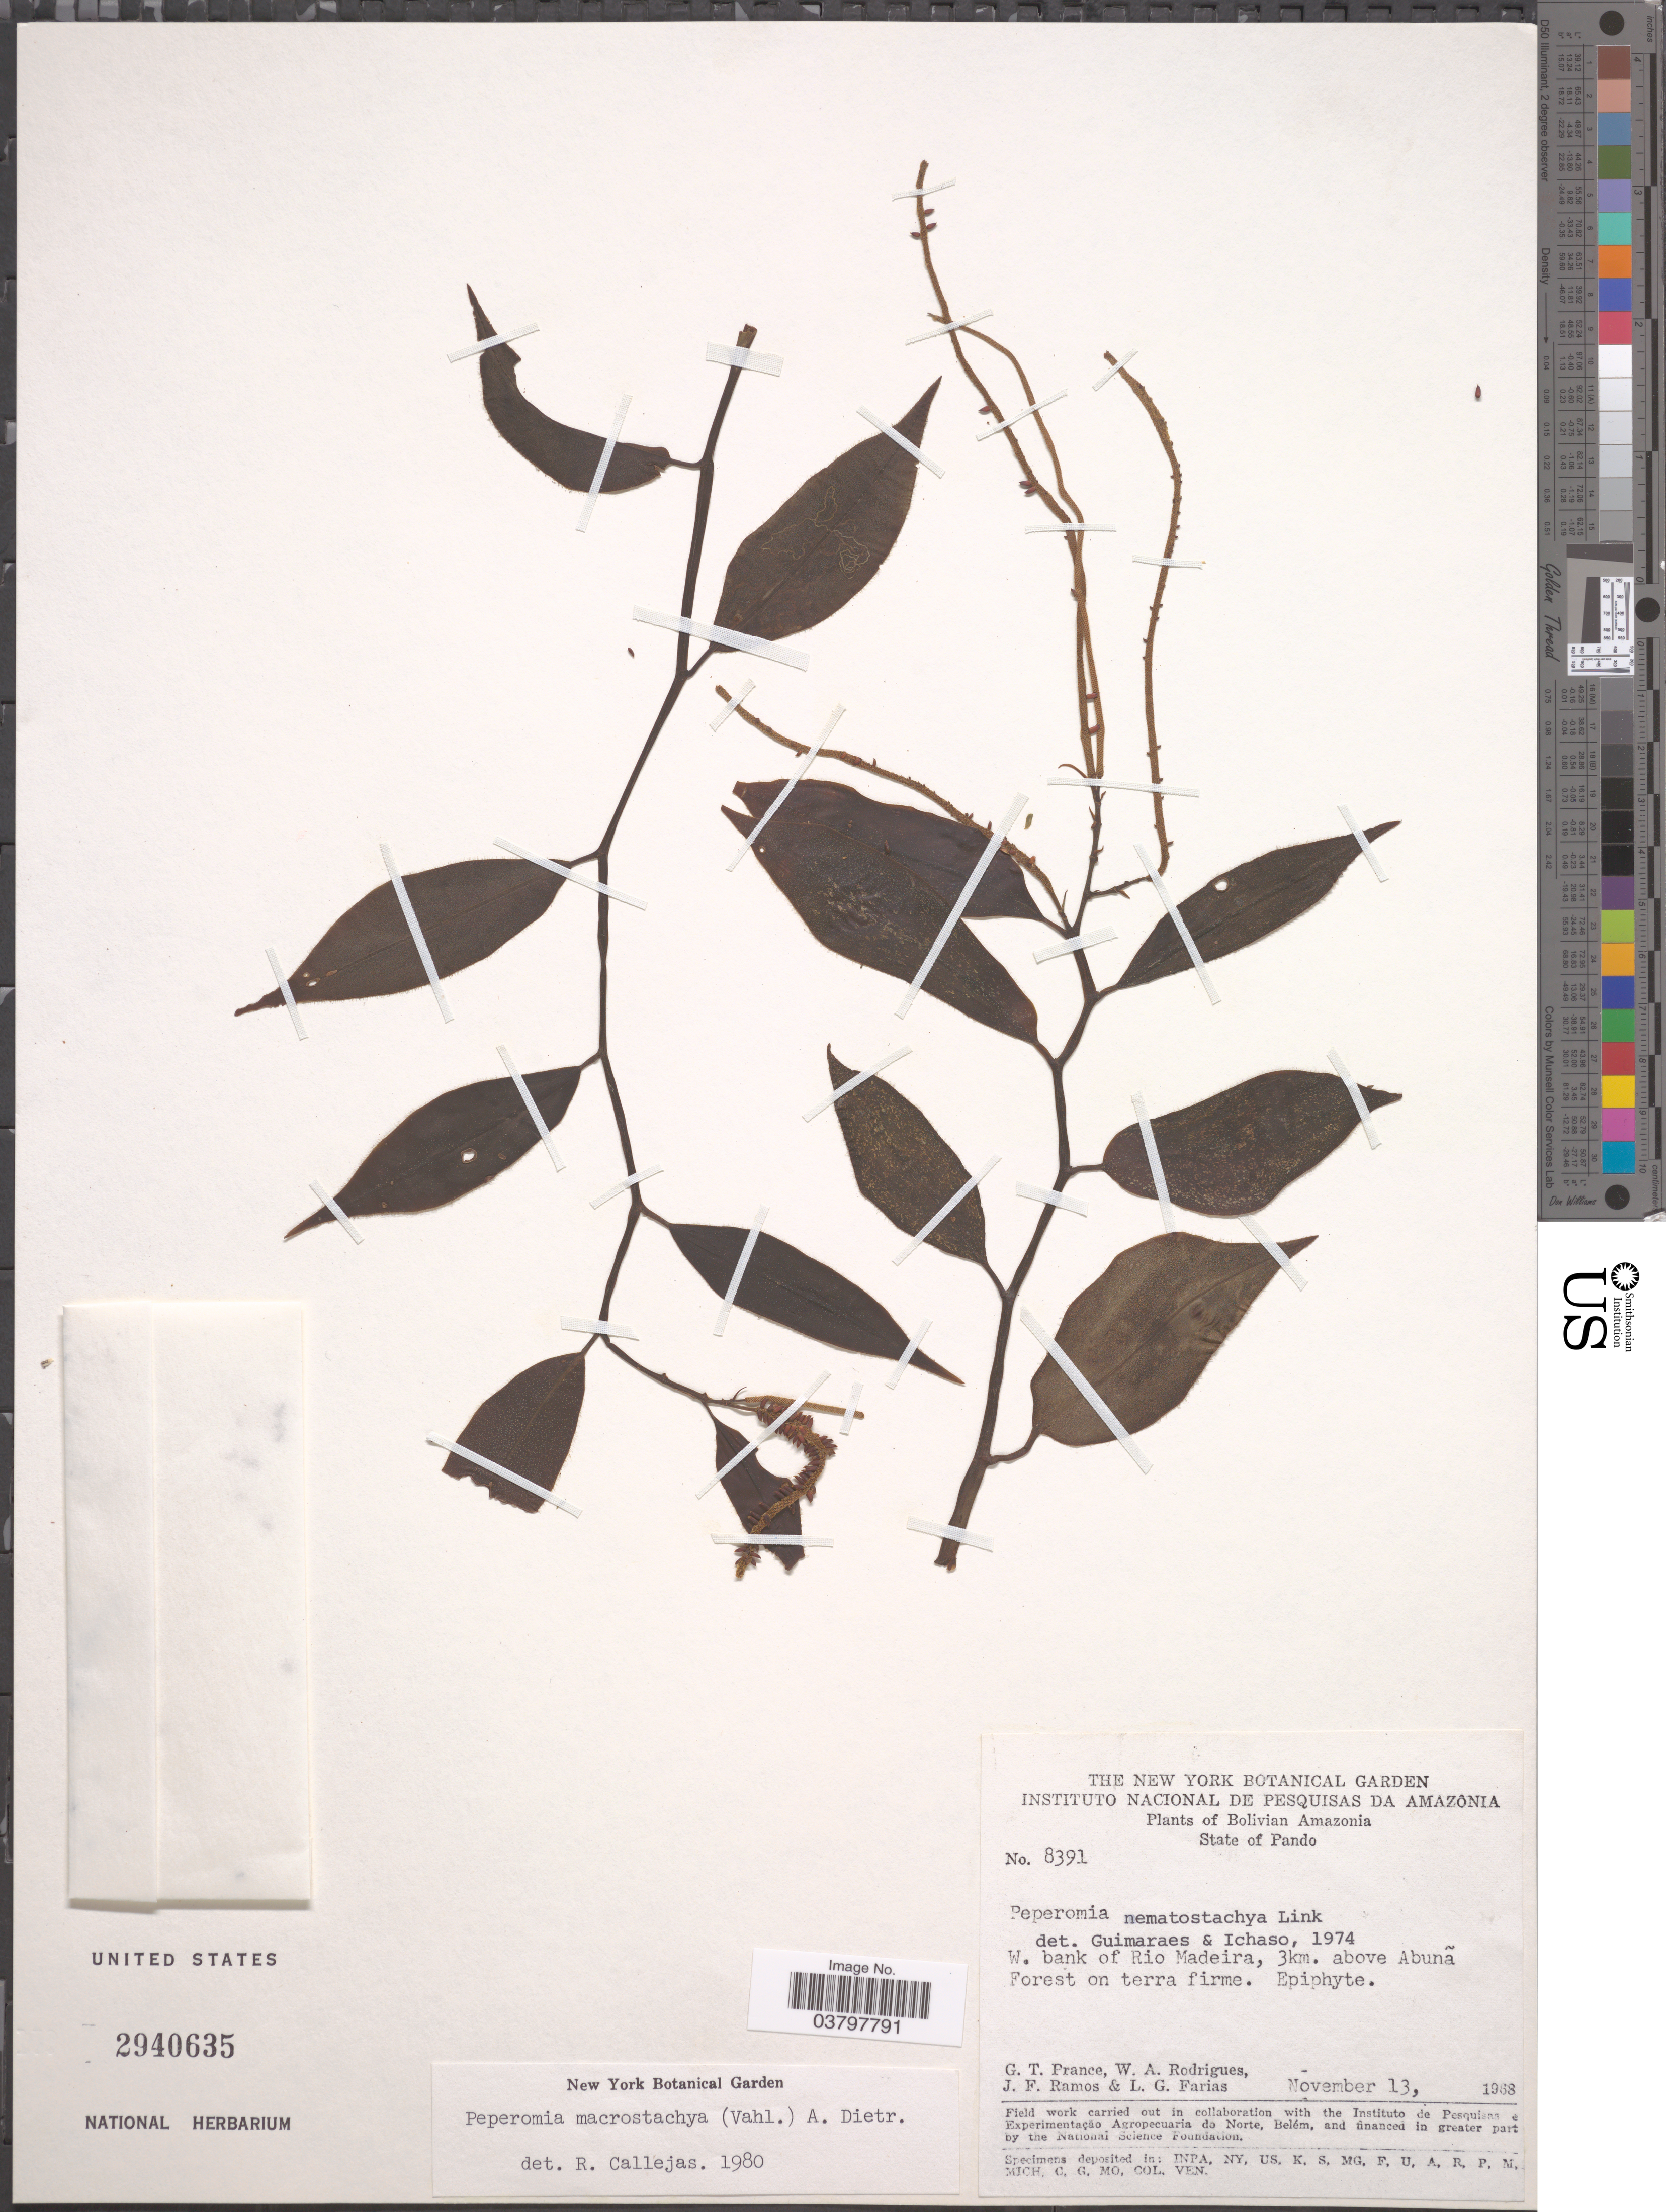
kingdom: Plantae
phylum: Tracheophyta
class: Magnoliopsida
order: Piperales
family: Piperaceae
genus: Peperomia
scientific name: Peperomia macrostachya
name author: (Vahl) A. Dietr.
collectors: G. T. Prance, W. A. Rodrigues, J. F. Ramos & L. G. Farias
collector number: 8391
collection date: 1968-11-13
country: Bolivia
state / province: Pando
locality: Bolivian Amazonia. W. bank of Rio Madeira, 3km. above Abuña Forest on terra firme.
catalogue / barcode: US 2940635